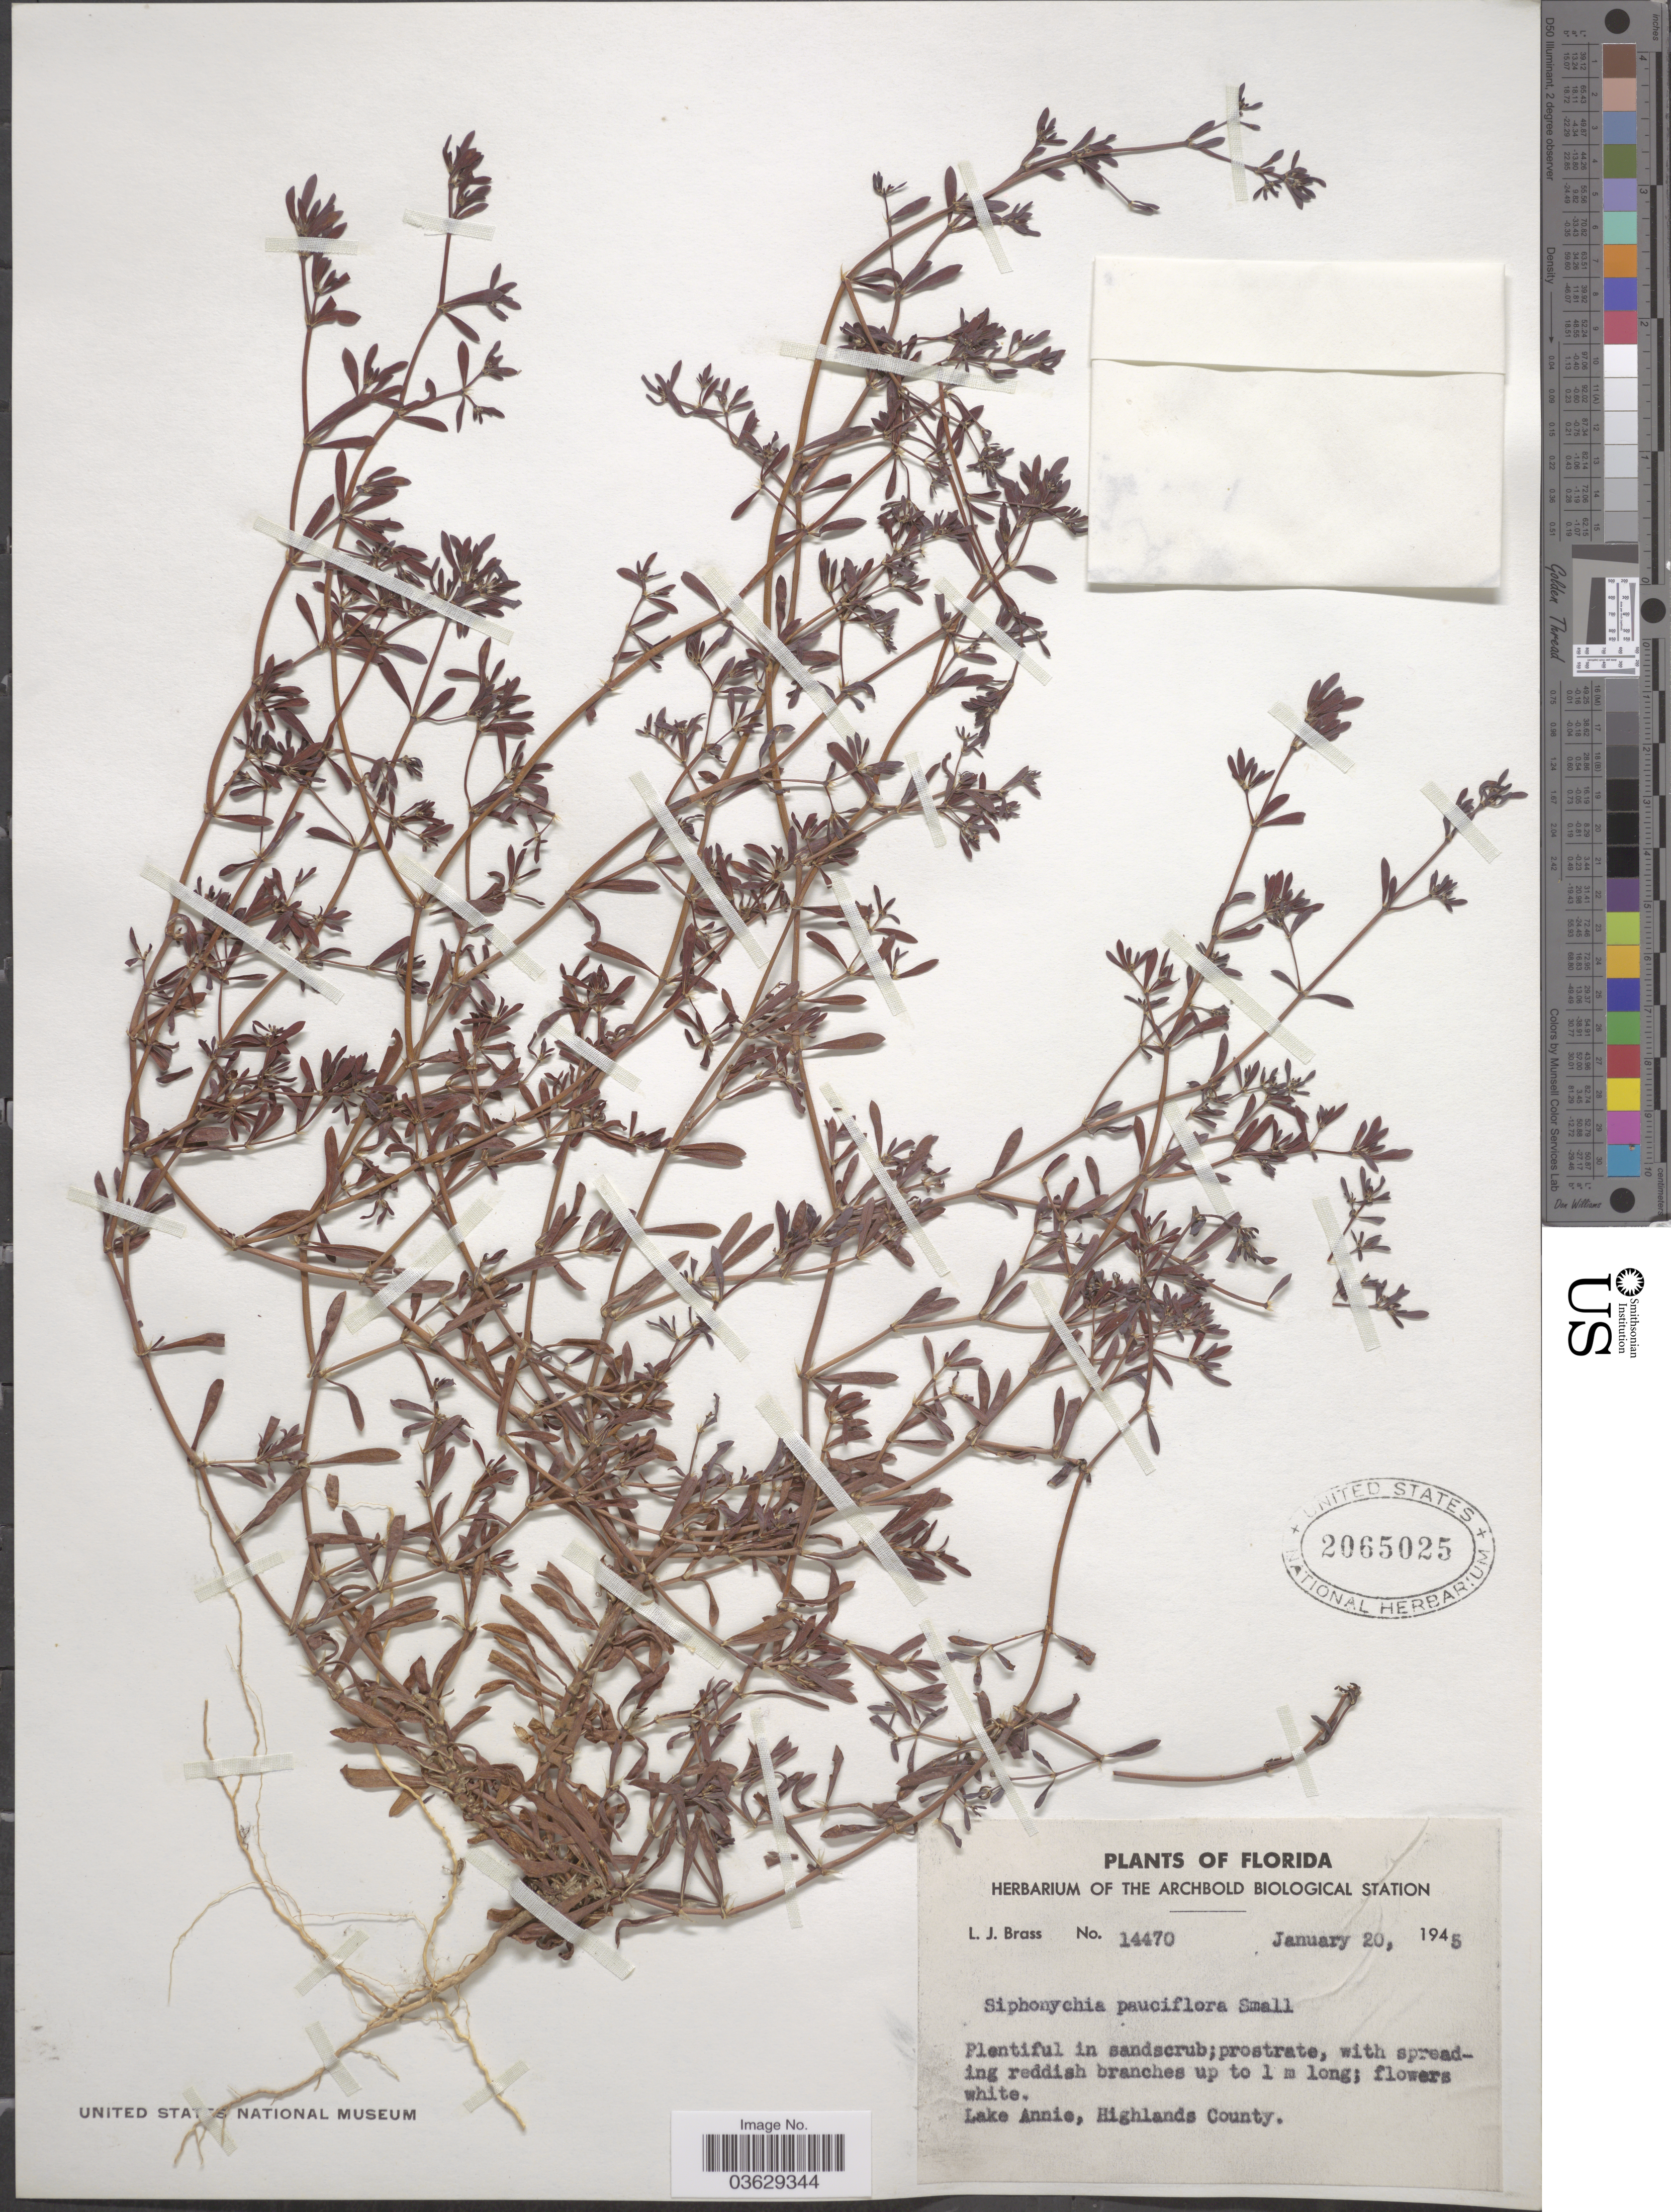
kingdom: Plantae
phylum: Tracheophyta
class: Magnoliopsida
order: Caryophyllales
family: Caryophyllaceae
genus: Paronychia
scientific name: Paronychia americana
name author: (Nutt.) Fenzl ex Walp.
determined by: Strong, Mark T., (BOT), Smithsonian Institution - National Museum of Natural History (UNITED STATES)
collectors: L. J. Brass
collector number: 14470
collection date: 1945-01-20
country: United States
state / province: Florida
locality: Lake Annie, Highlands County.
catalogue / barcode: US 2065025